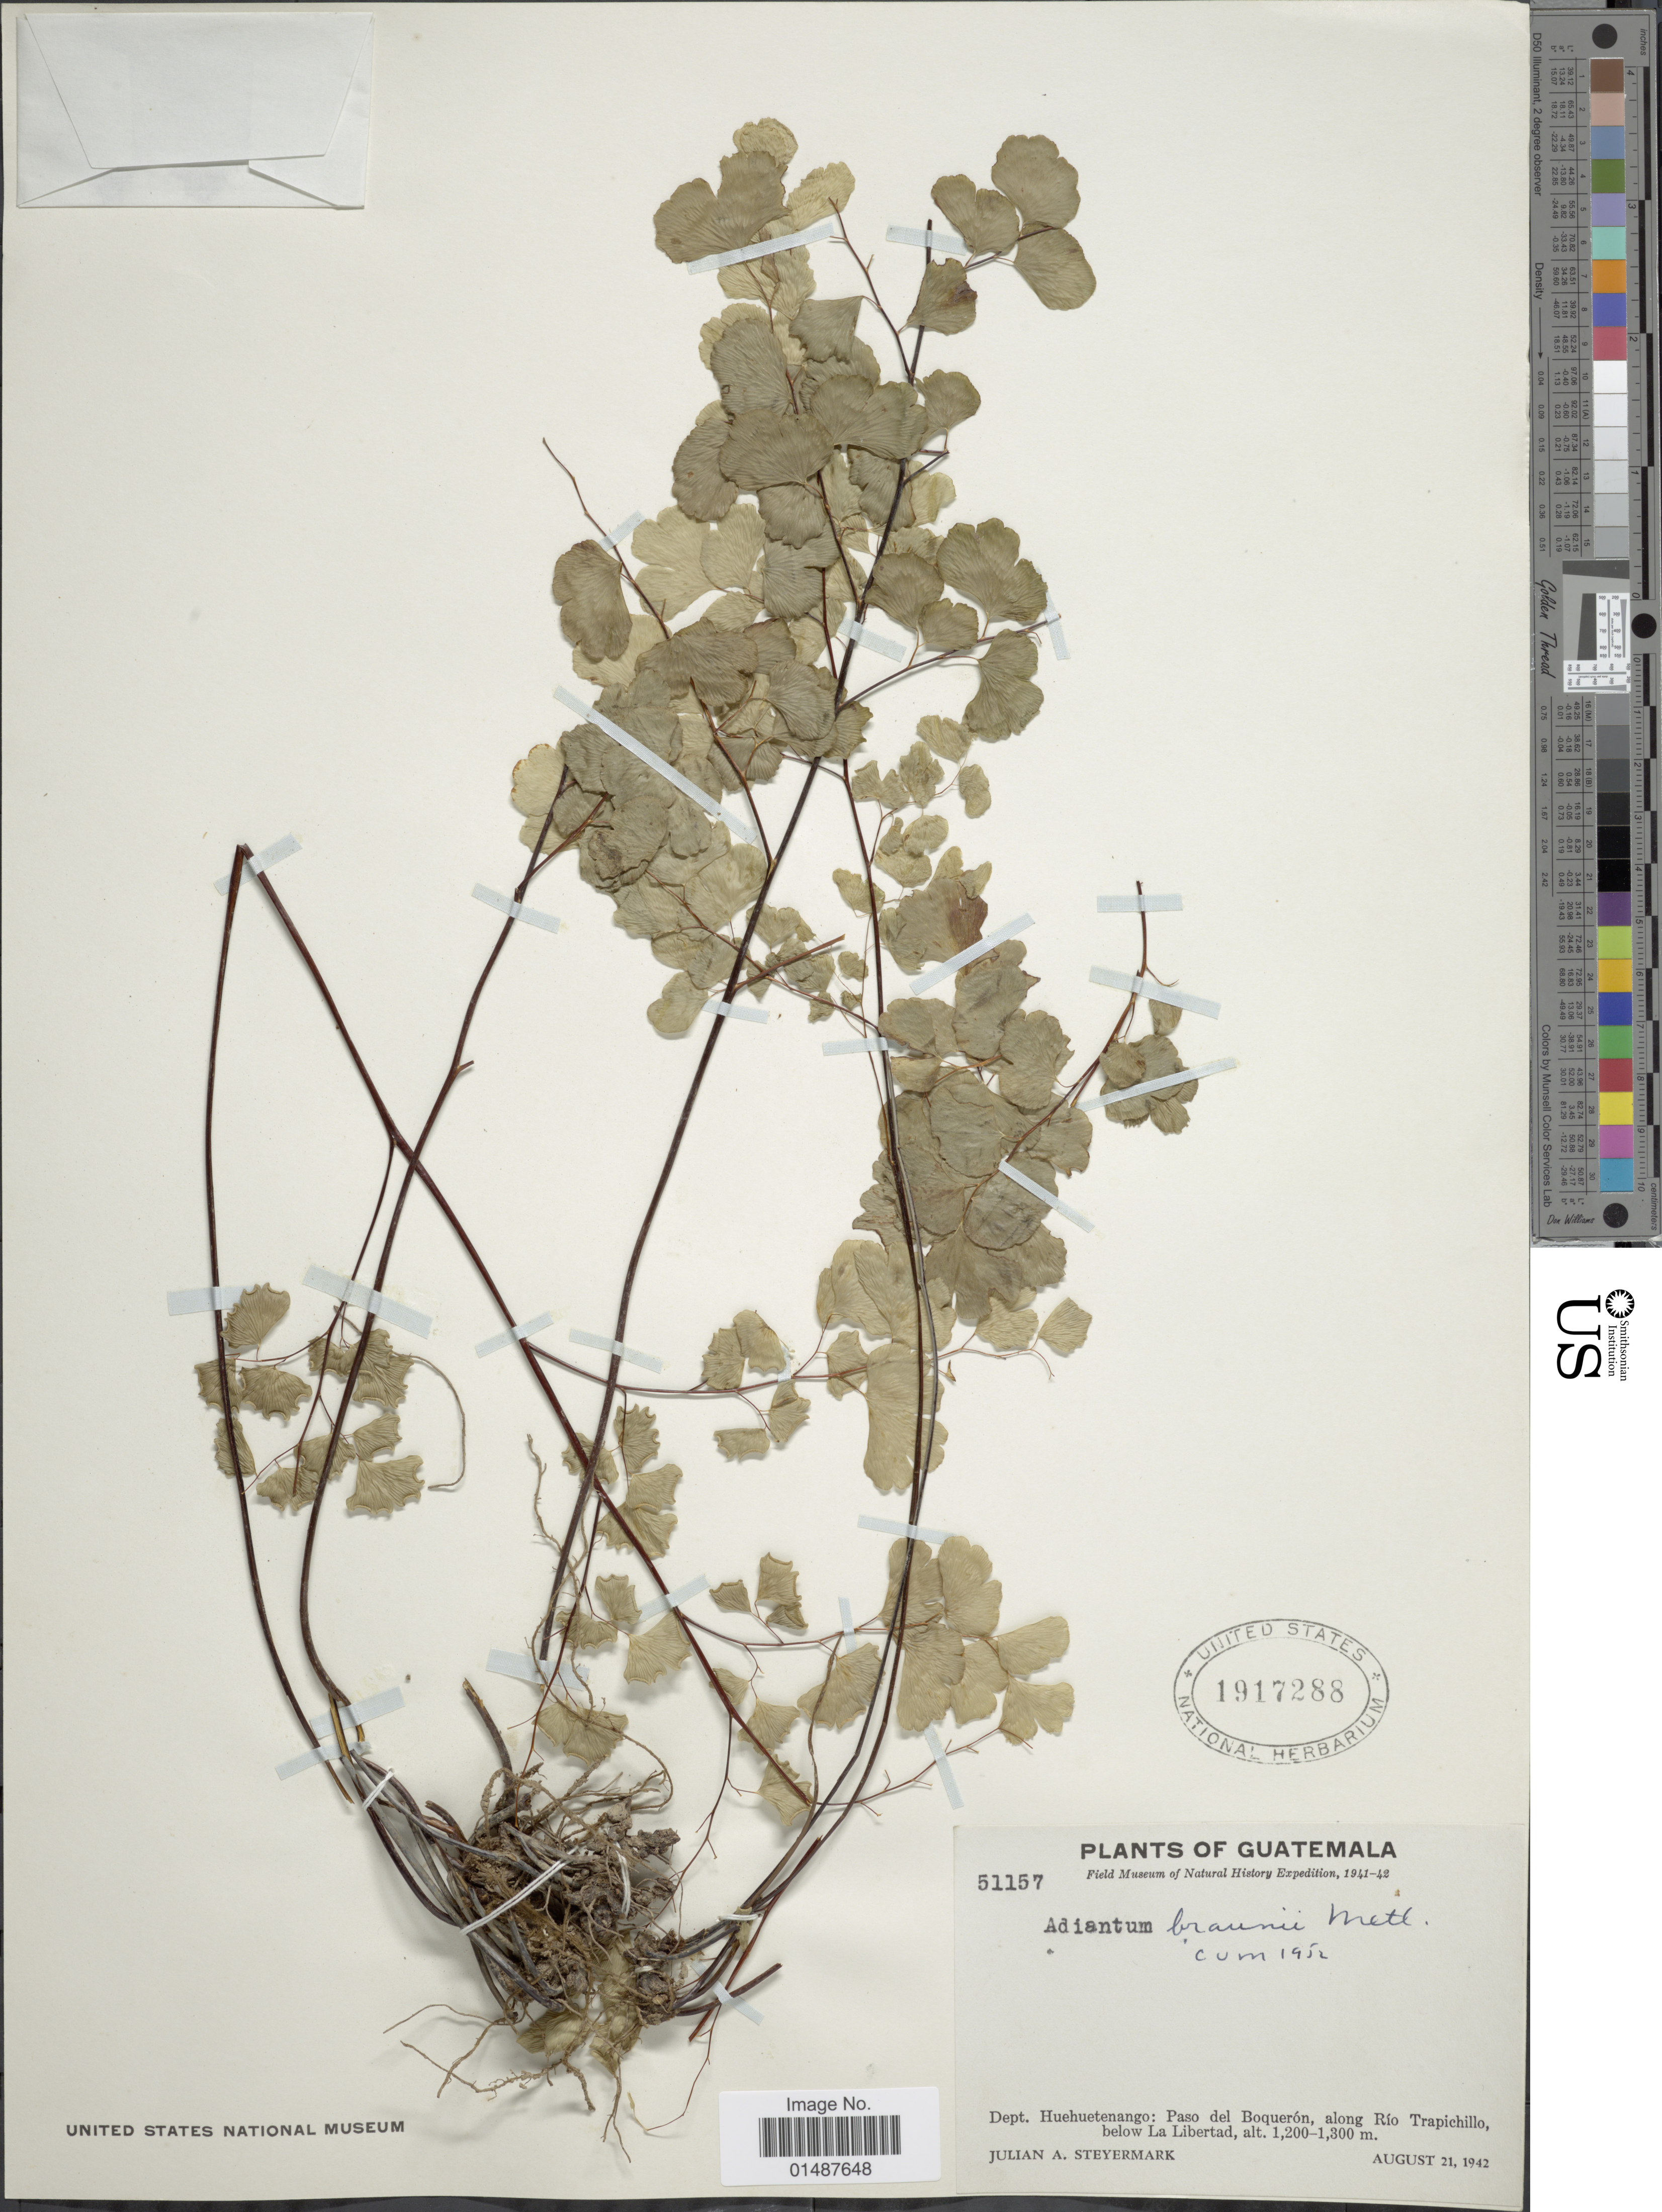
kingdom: Plantae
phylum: Tracheophyta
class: Polypodiopsida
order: Polypodiales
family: Pteridaceae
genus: Adiantum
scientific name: Adiantum braunii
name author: Mett. ex Kuhn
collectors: J. Steyermark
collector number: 51157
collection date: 1942-08-21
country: Guatemala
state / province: Huehuetenango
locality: Paso del Boqueron, along Rio Trapichillo below La Libertad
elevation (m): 1200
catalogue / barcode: US 1917288